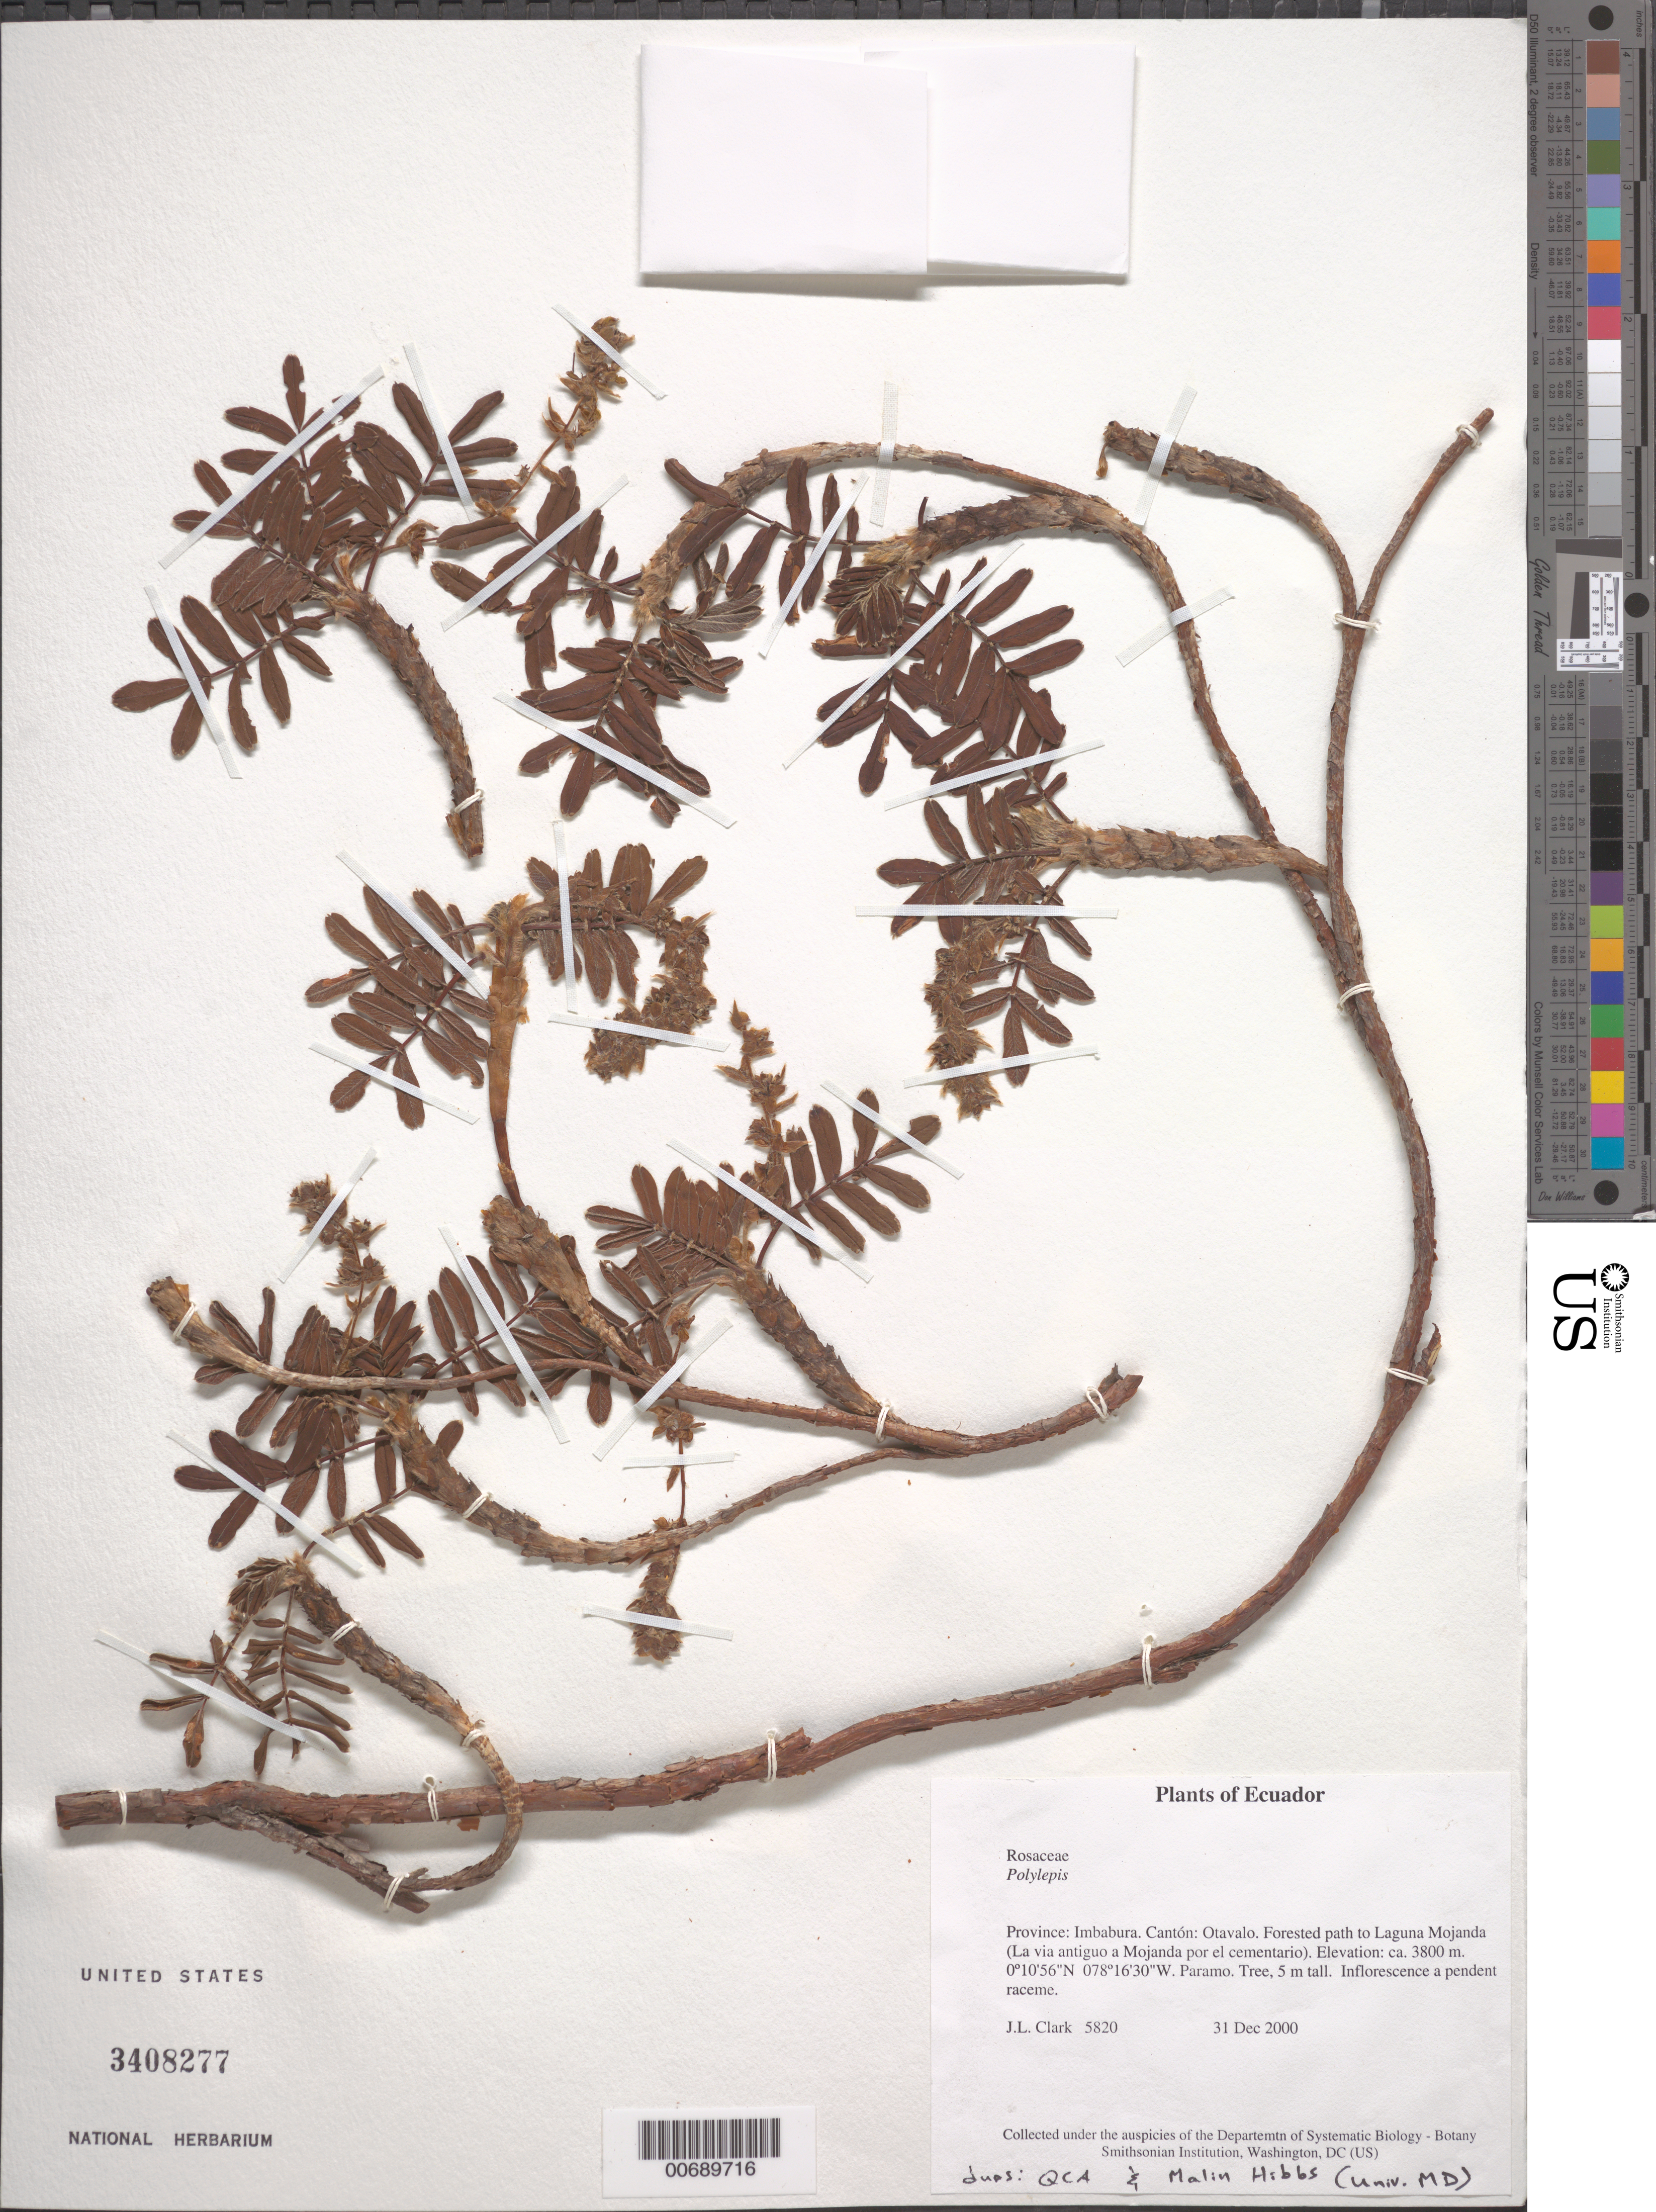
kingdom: Plantae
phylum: Tracheophyta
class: Magnoliopsida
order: Rosales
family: Rosaceae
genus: Polylepis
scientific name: Polylepis sericea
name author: Wedd.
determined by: Hibbs, M.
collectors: J. L. Clark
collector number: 5820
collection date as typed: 31 Dec 2000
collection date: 2000-12-31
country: Ecuador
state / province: Imbabura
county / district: Otavalo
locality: Forested path to Laguna Mojanda (La via Antiguo a Mojanda por el Cementa Rio).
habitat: Paramo.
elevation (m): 3800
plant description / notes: QCA, US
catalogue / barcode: US 3408277